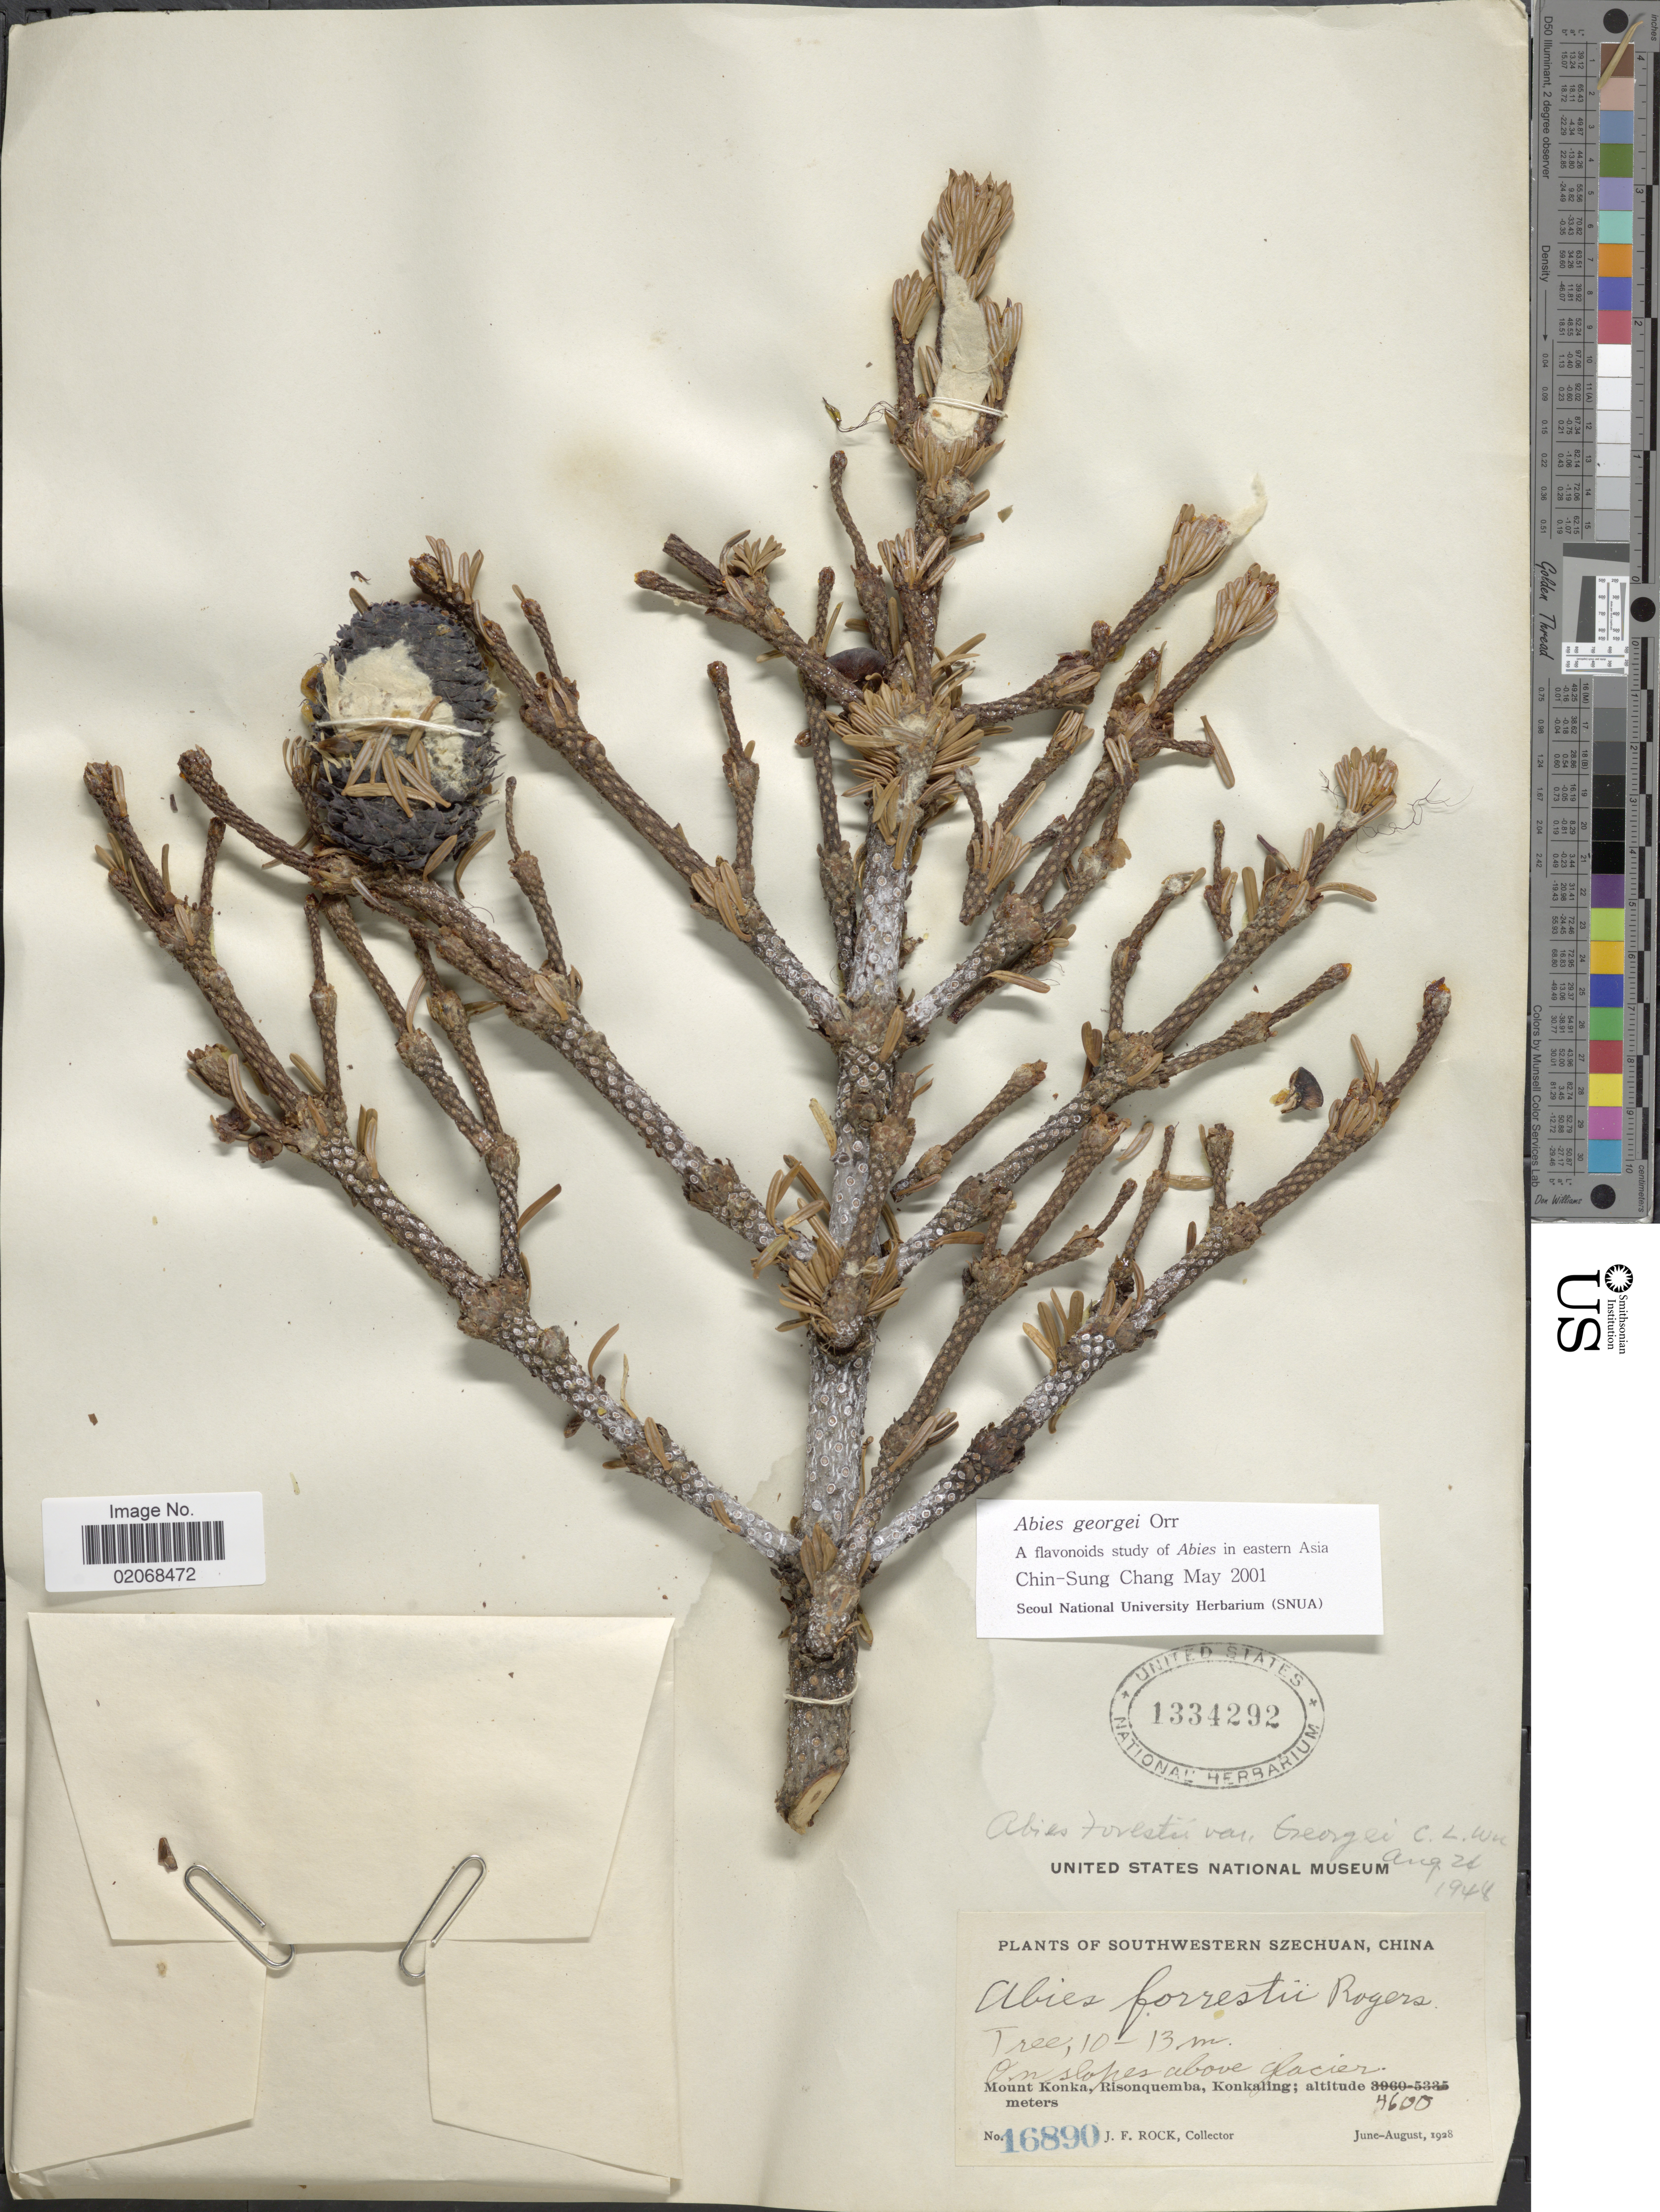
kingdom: Plantae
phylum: Tracheophyta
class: Pinopsida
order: Pinales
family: Pinaceae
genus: Abies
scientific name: Abies forrestii var. georgei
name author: (Orr) Farjon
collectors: J. Rock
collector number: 16890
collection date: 1928-06/1928-08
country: China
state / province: Sichuan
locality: Southwestern Szechuan, on slopes above glacier, Mount Konka, Risonquemba, Konkaling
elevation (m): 4600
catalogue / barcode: US 1334292